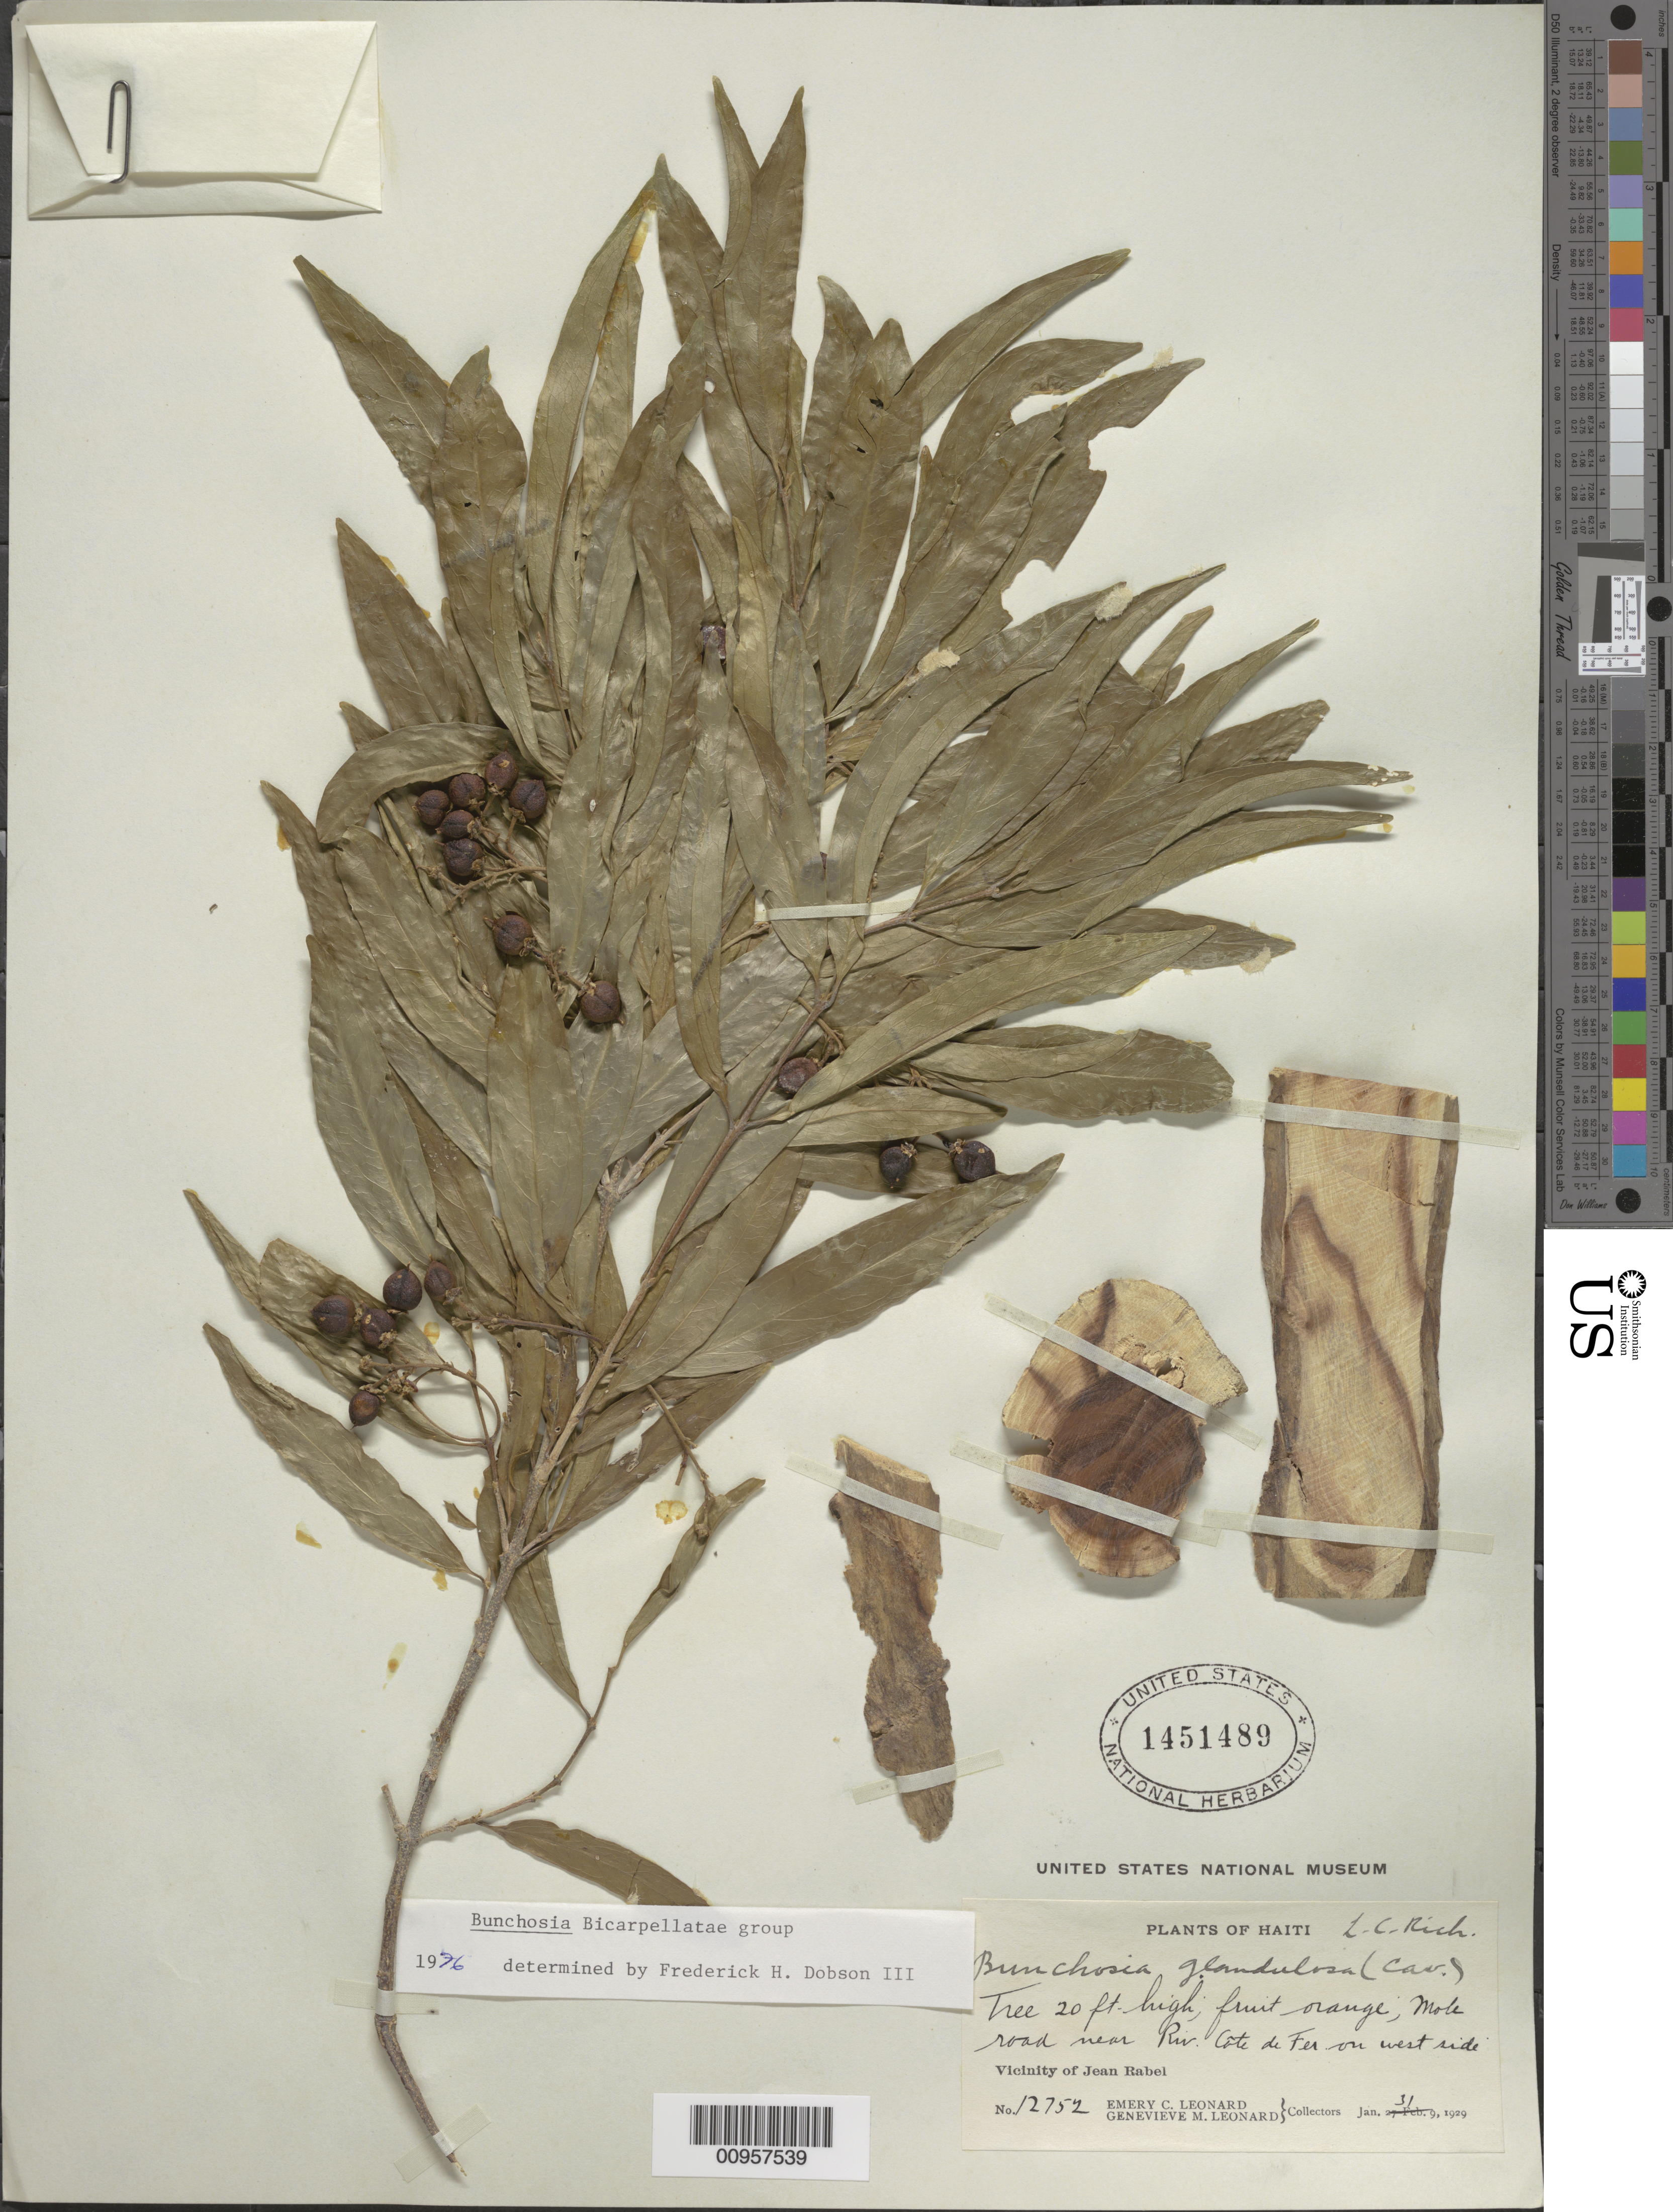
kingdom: Plantae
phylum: Tracheophyta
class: Magnoliopsida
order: Malpighiales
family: Malpighiaceae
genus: Bunchosia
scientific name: Bunchosia glandulosa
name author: (Cav.) DC.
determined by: Dobson, Frederick H.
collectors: E. C. Leonard & G. M. Leonard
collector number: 12752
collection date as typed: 31 Jan 1929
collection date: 1929-01-31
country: Haiti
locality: Vicinity of Jean Rabel, Mole Road near Riv. Côte de Fer on west side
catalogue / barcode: US 1451489